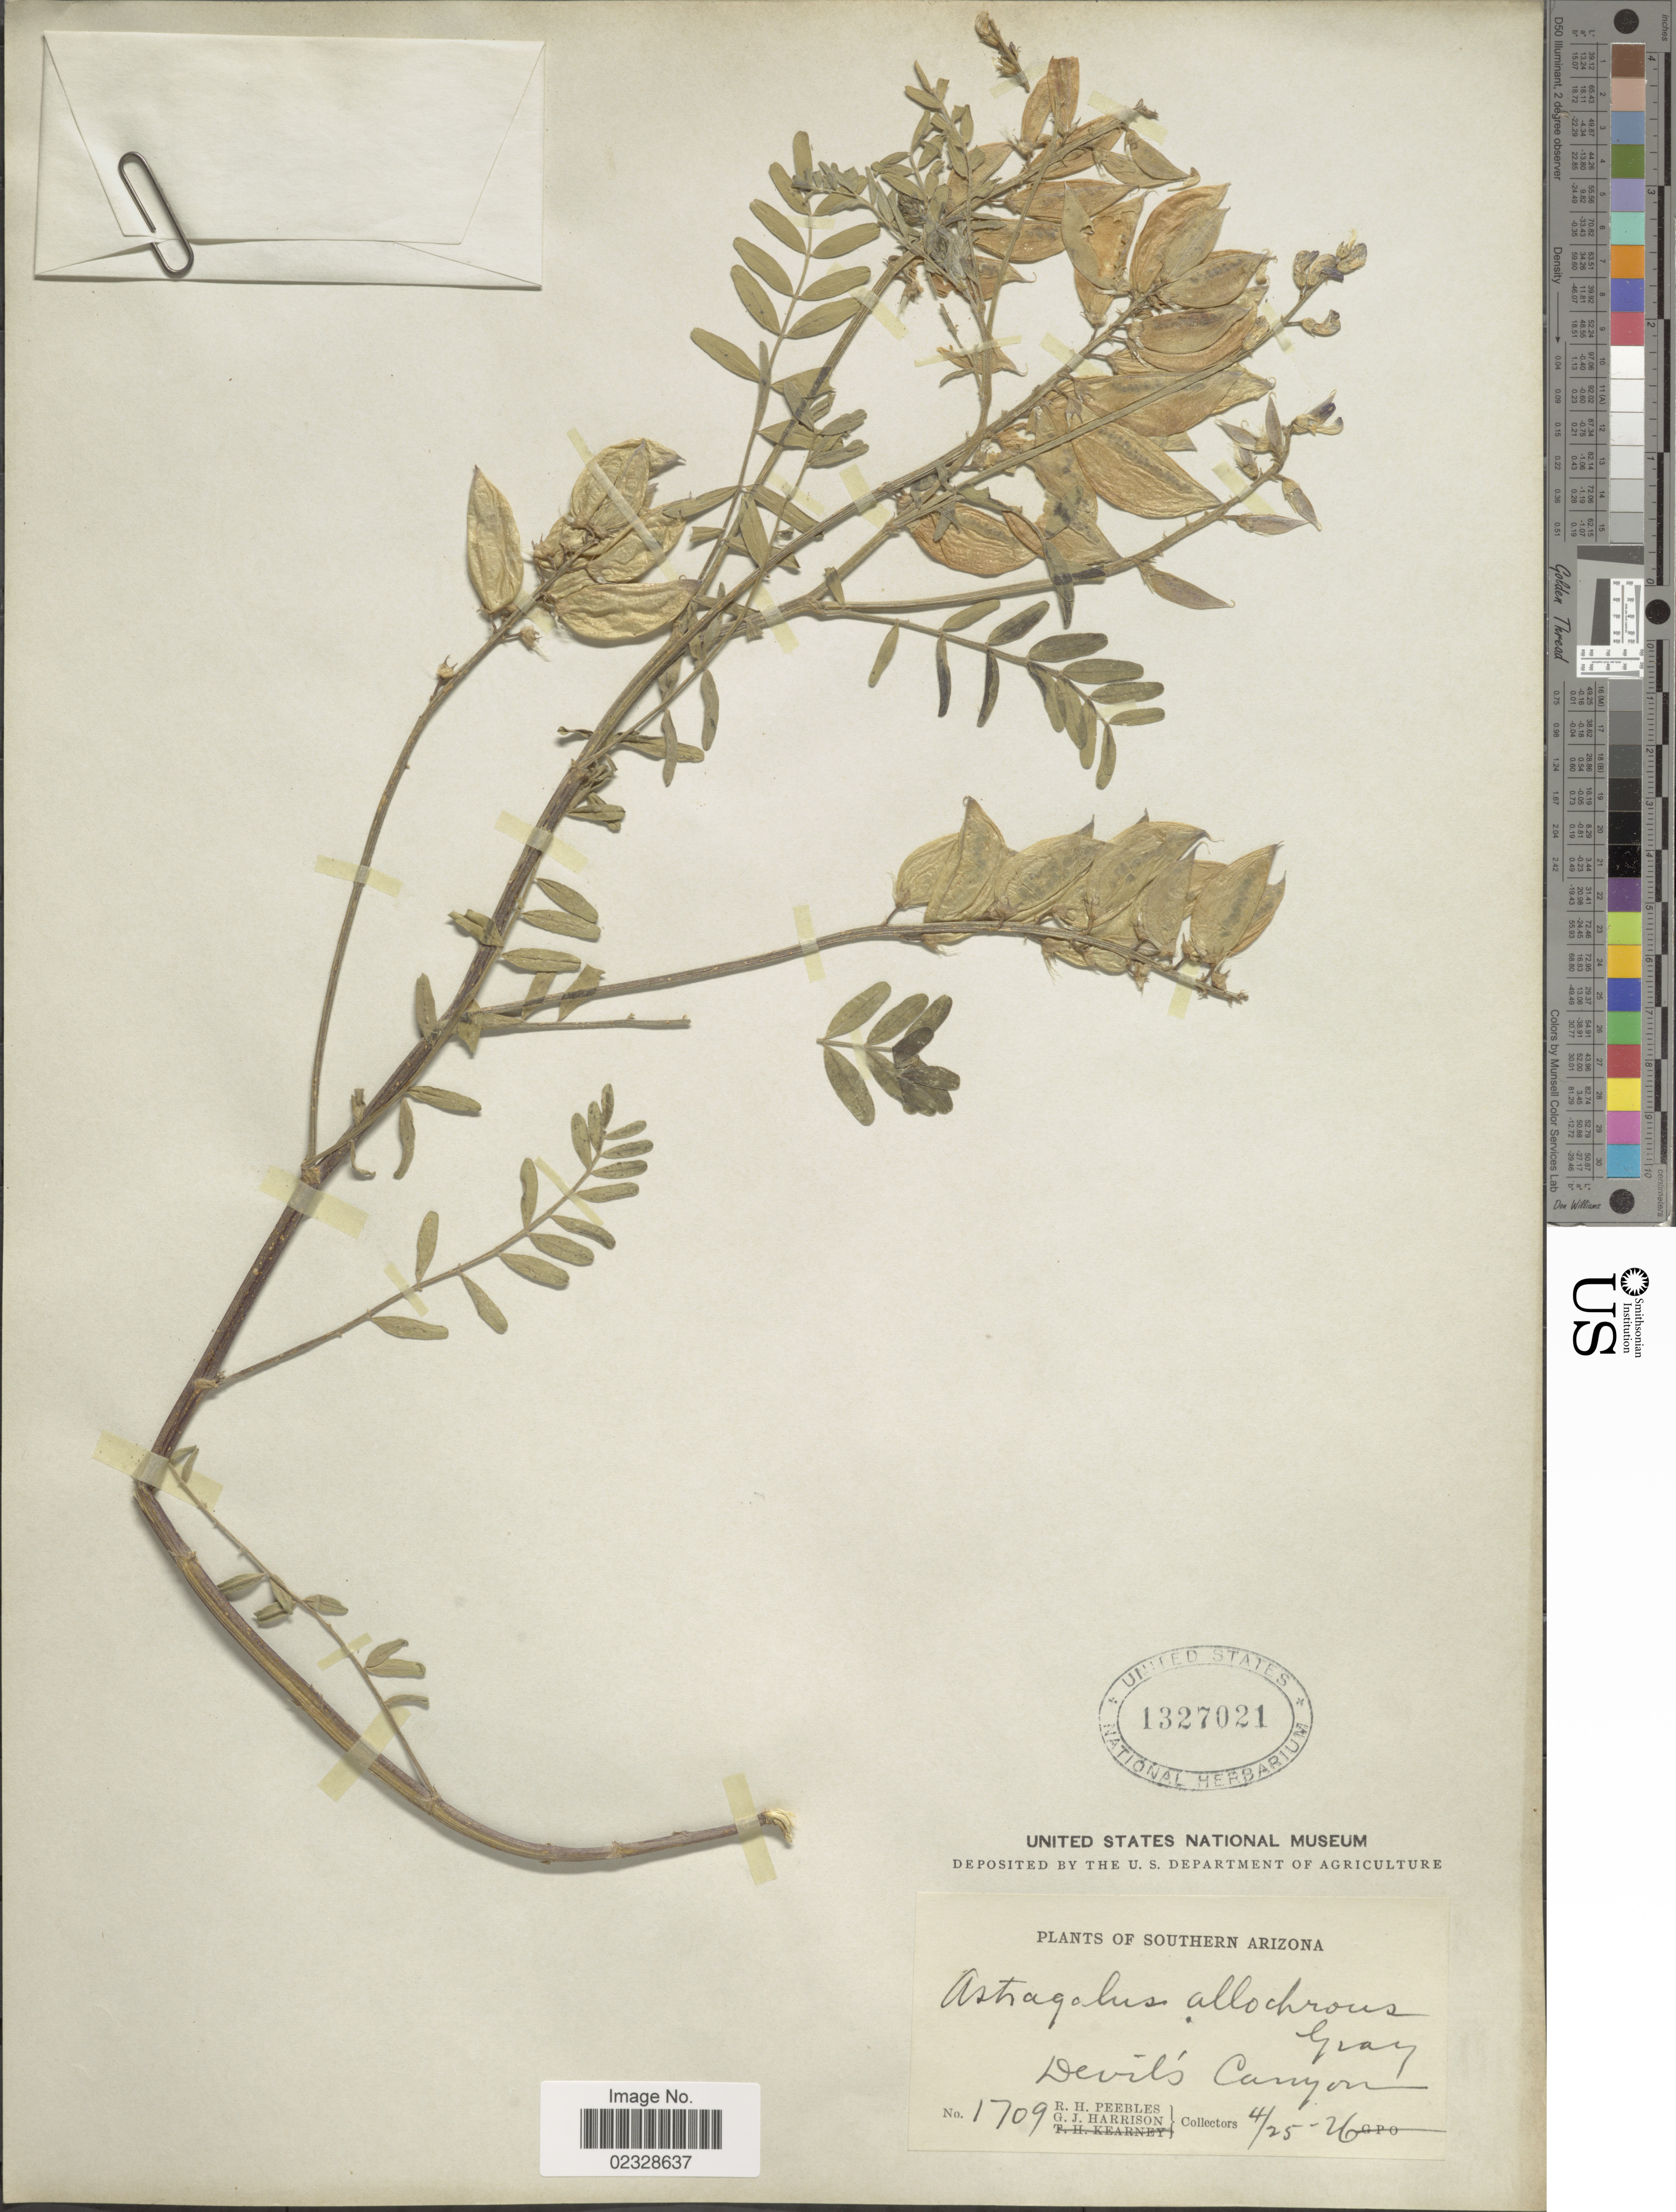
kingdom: Plantae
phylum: Tracheophyta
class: Magnoliopsida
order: Fabales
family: Fabaceae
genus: Astragalus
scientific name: Astragalus allochrous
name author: A. Gray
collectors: R. H. Peebles & G. J. Harrison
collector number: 1709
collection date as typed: Transcribed d/m/y: 25/4/26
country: United States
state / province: Arizona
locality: Southern Arizona. Devil's Canyon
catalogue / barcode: US 1327021